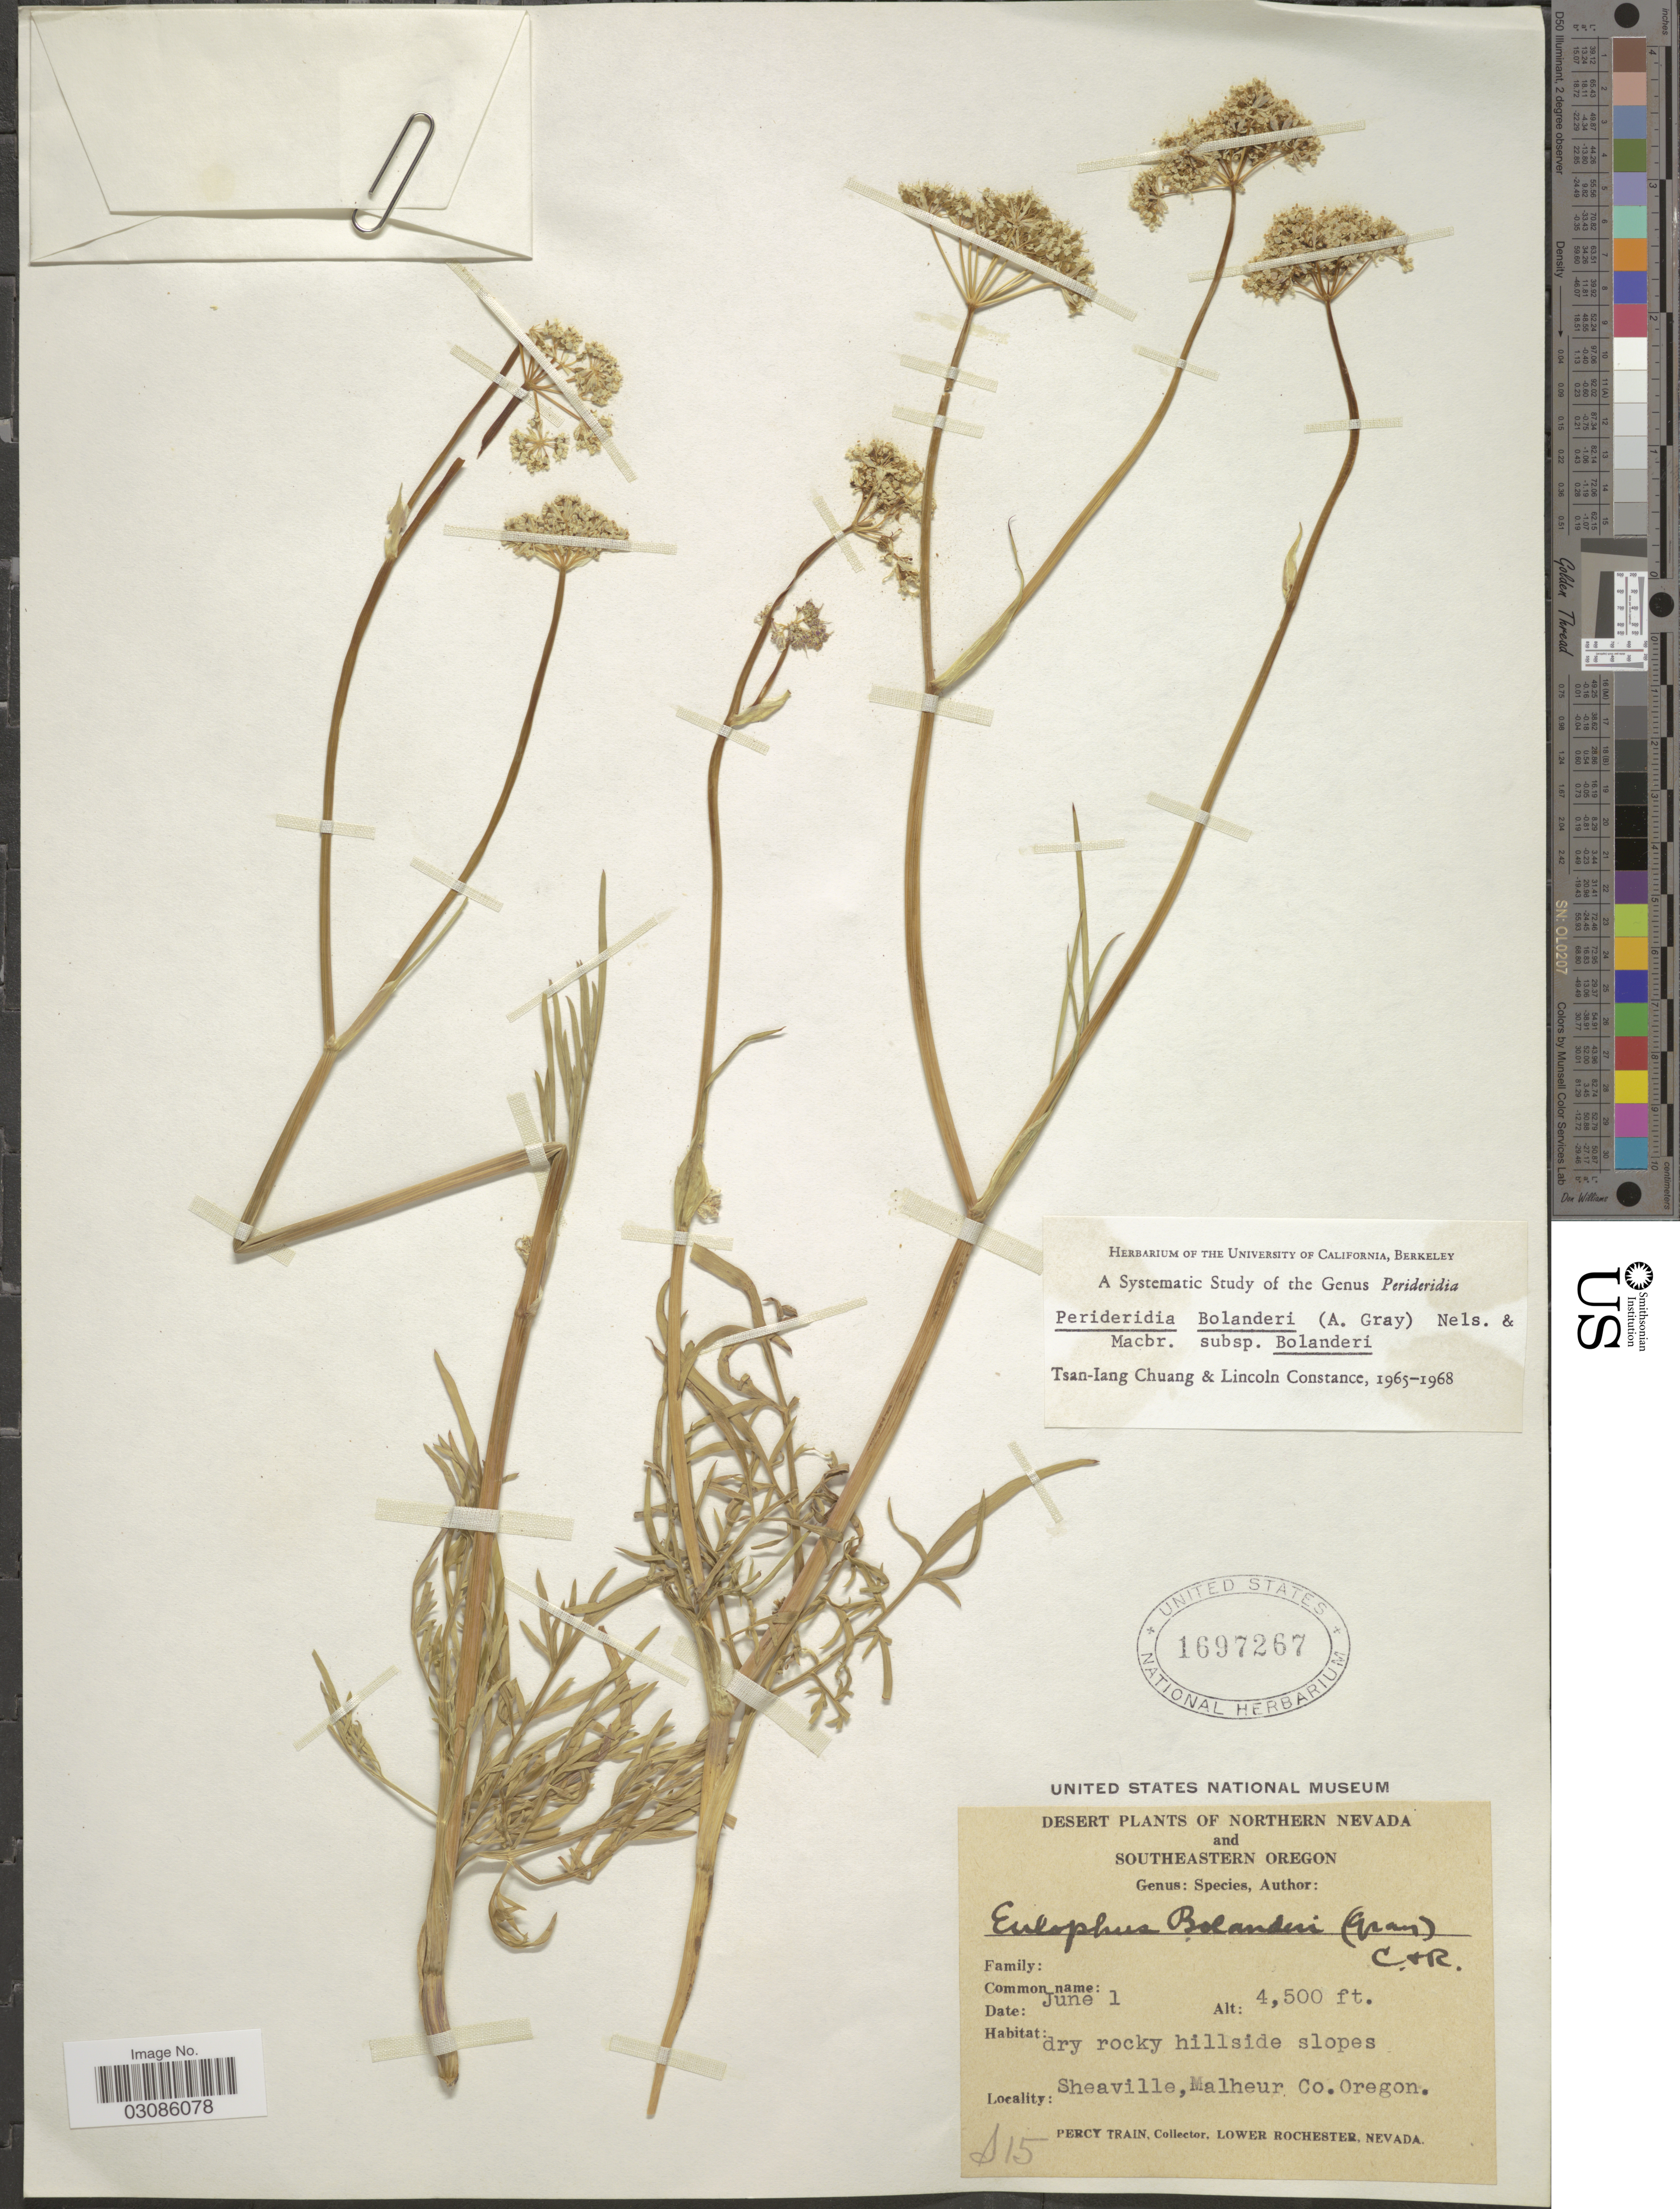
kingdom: Plantae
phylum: Tracheophyta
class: Magnoliopsida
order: Apiales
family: Apiaceae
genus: Perideridia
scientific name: Perideridia bolanderi subsp. bolanderi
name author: (A. Gray) A. Nelson & J.F. Macbr.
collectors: P. Train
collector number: s15*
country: United States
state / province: Oregon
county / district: Malheur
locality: Desert plants of Southeastern Oregon, Sheaville, Malheur Co.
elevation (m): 1372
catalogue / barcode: US 1697267